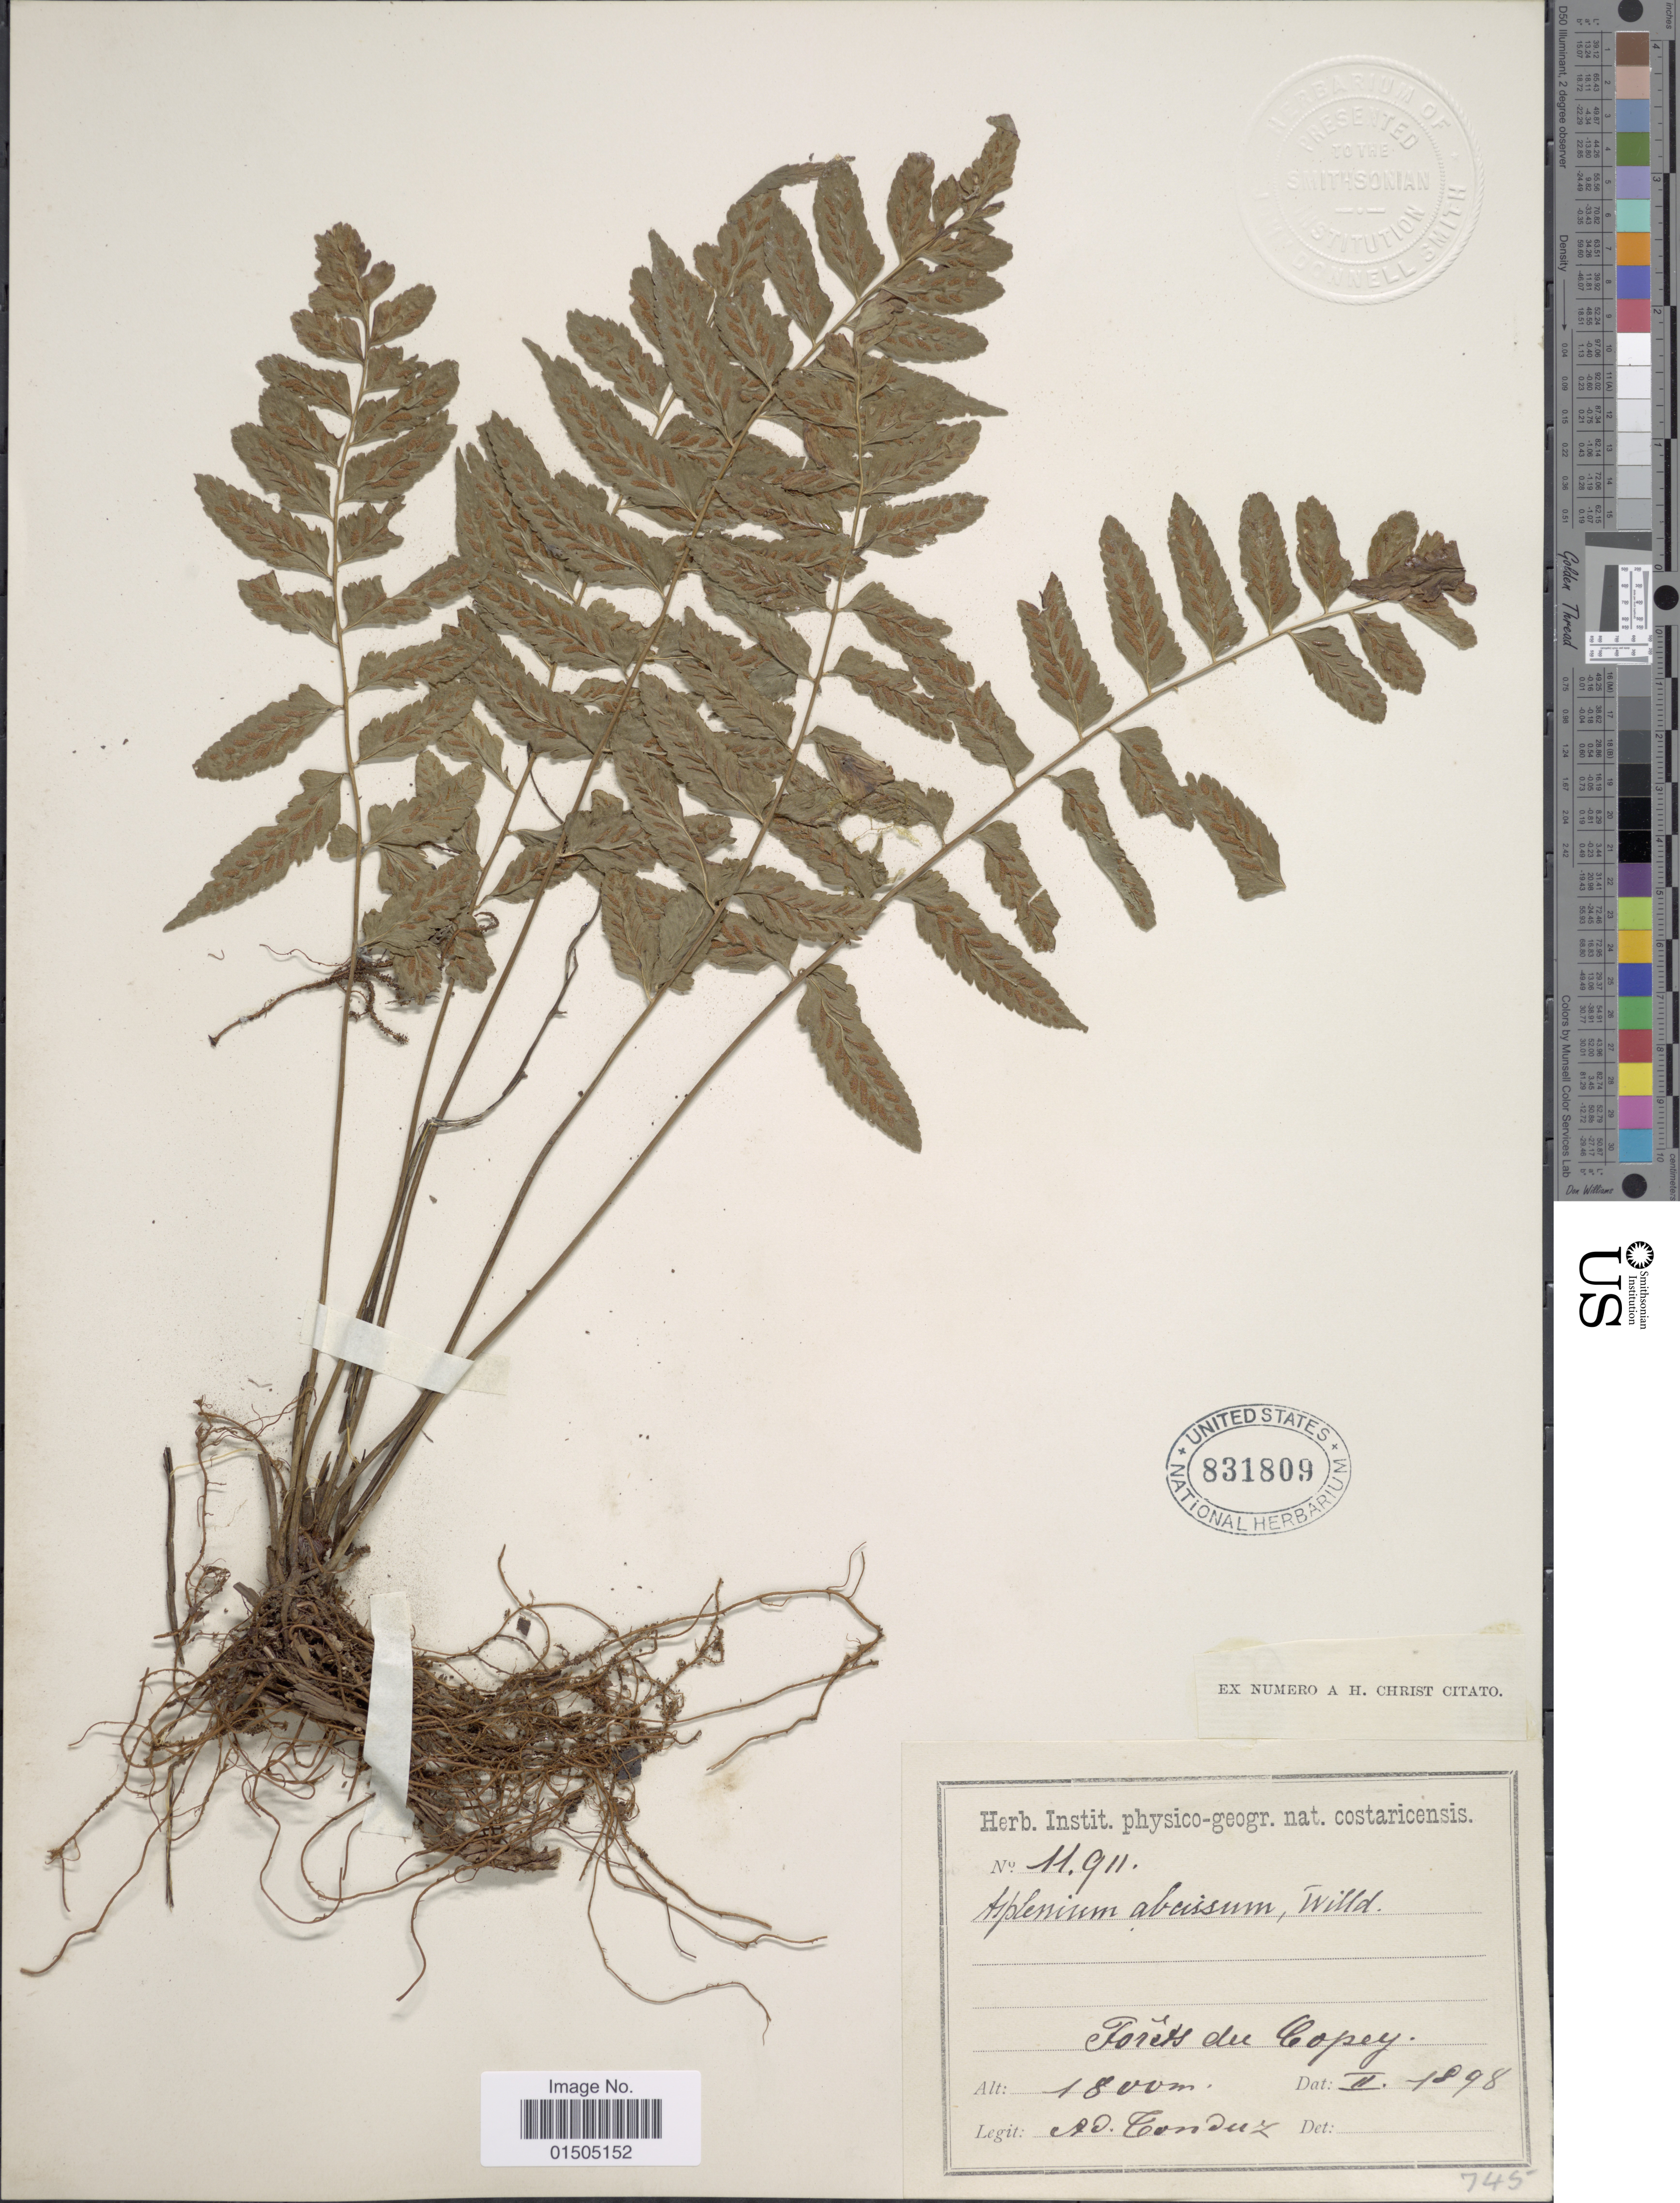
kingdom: Plantae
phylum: Tracheophyta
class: Polypodiopsida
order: Polypodiales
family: Aspleniaceae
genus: Asplenium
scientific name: Asplenium abscissum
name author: Willd.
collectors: A. Tonduz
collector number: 11911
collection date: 1898-02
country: Costa Rica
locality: Forêts du Copey.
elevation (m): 1800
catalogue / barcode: US 831809